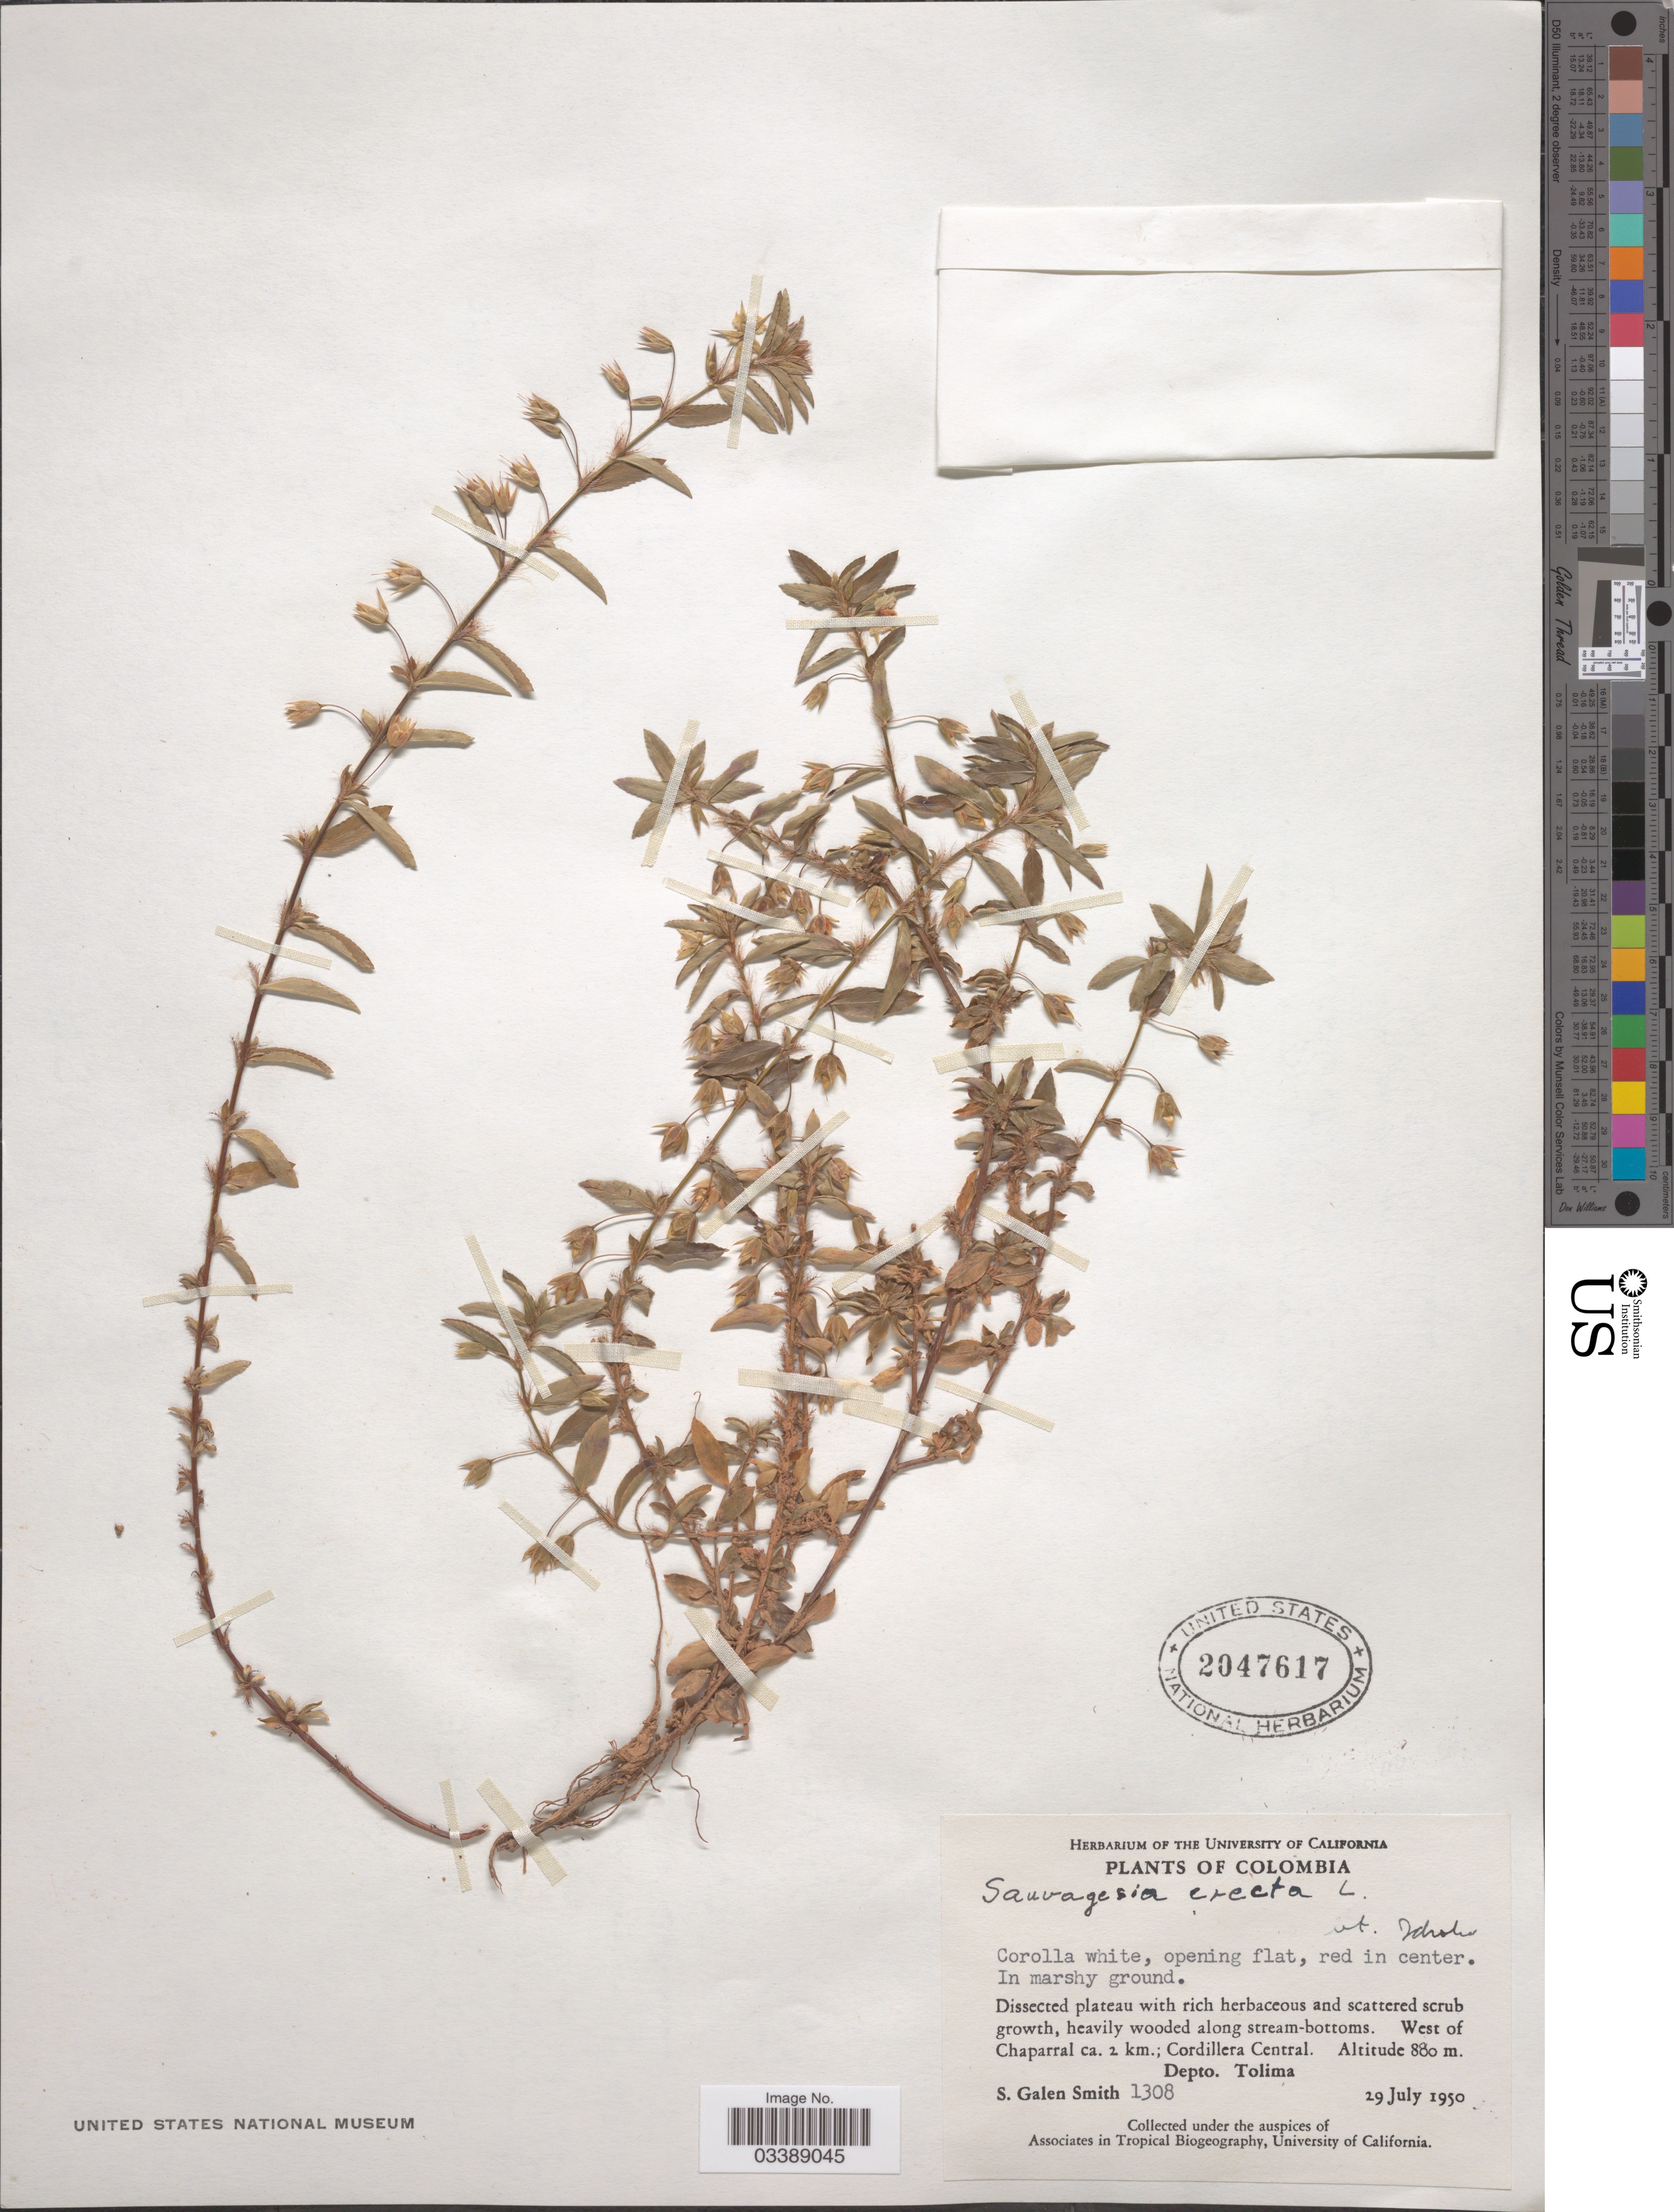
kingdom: Plantae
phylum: Tracheophyta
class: Magnoliopsida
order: Malpighiales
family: Ochnaceae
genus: Sauvagesia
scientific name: Sauvagesia erecta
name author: L.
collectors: S. G. Smith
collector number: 1308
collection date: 1950-07-29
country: Colombia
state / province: Tolima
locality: West of Chaparral ca. 2 km.; Cordillera Central. Depto. Tolima.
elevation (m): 880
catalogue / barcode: US 2047617